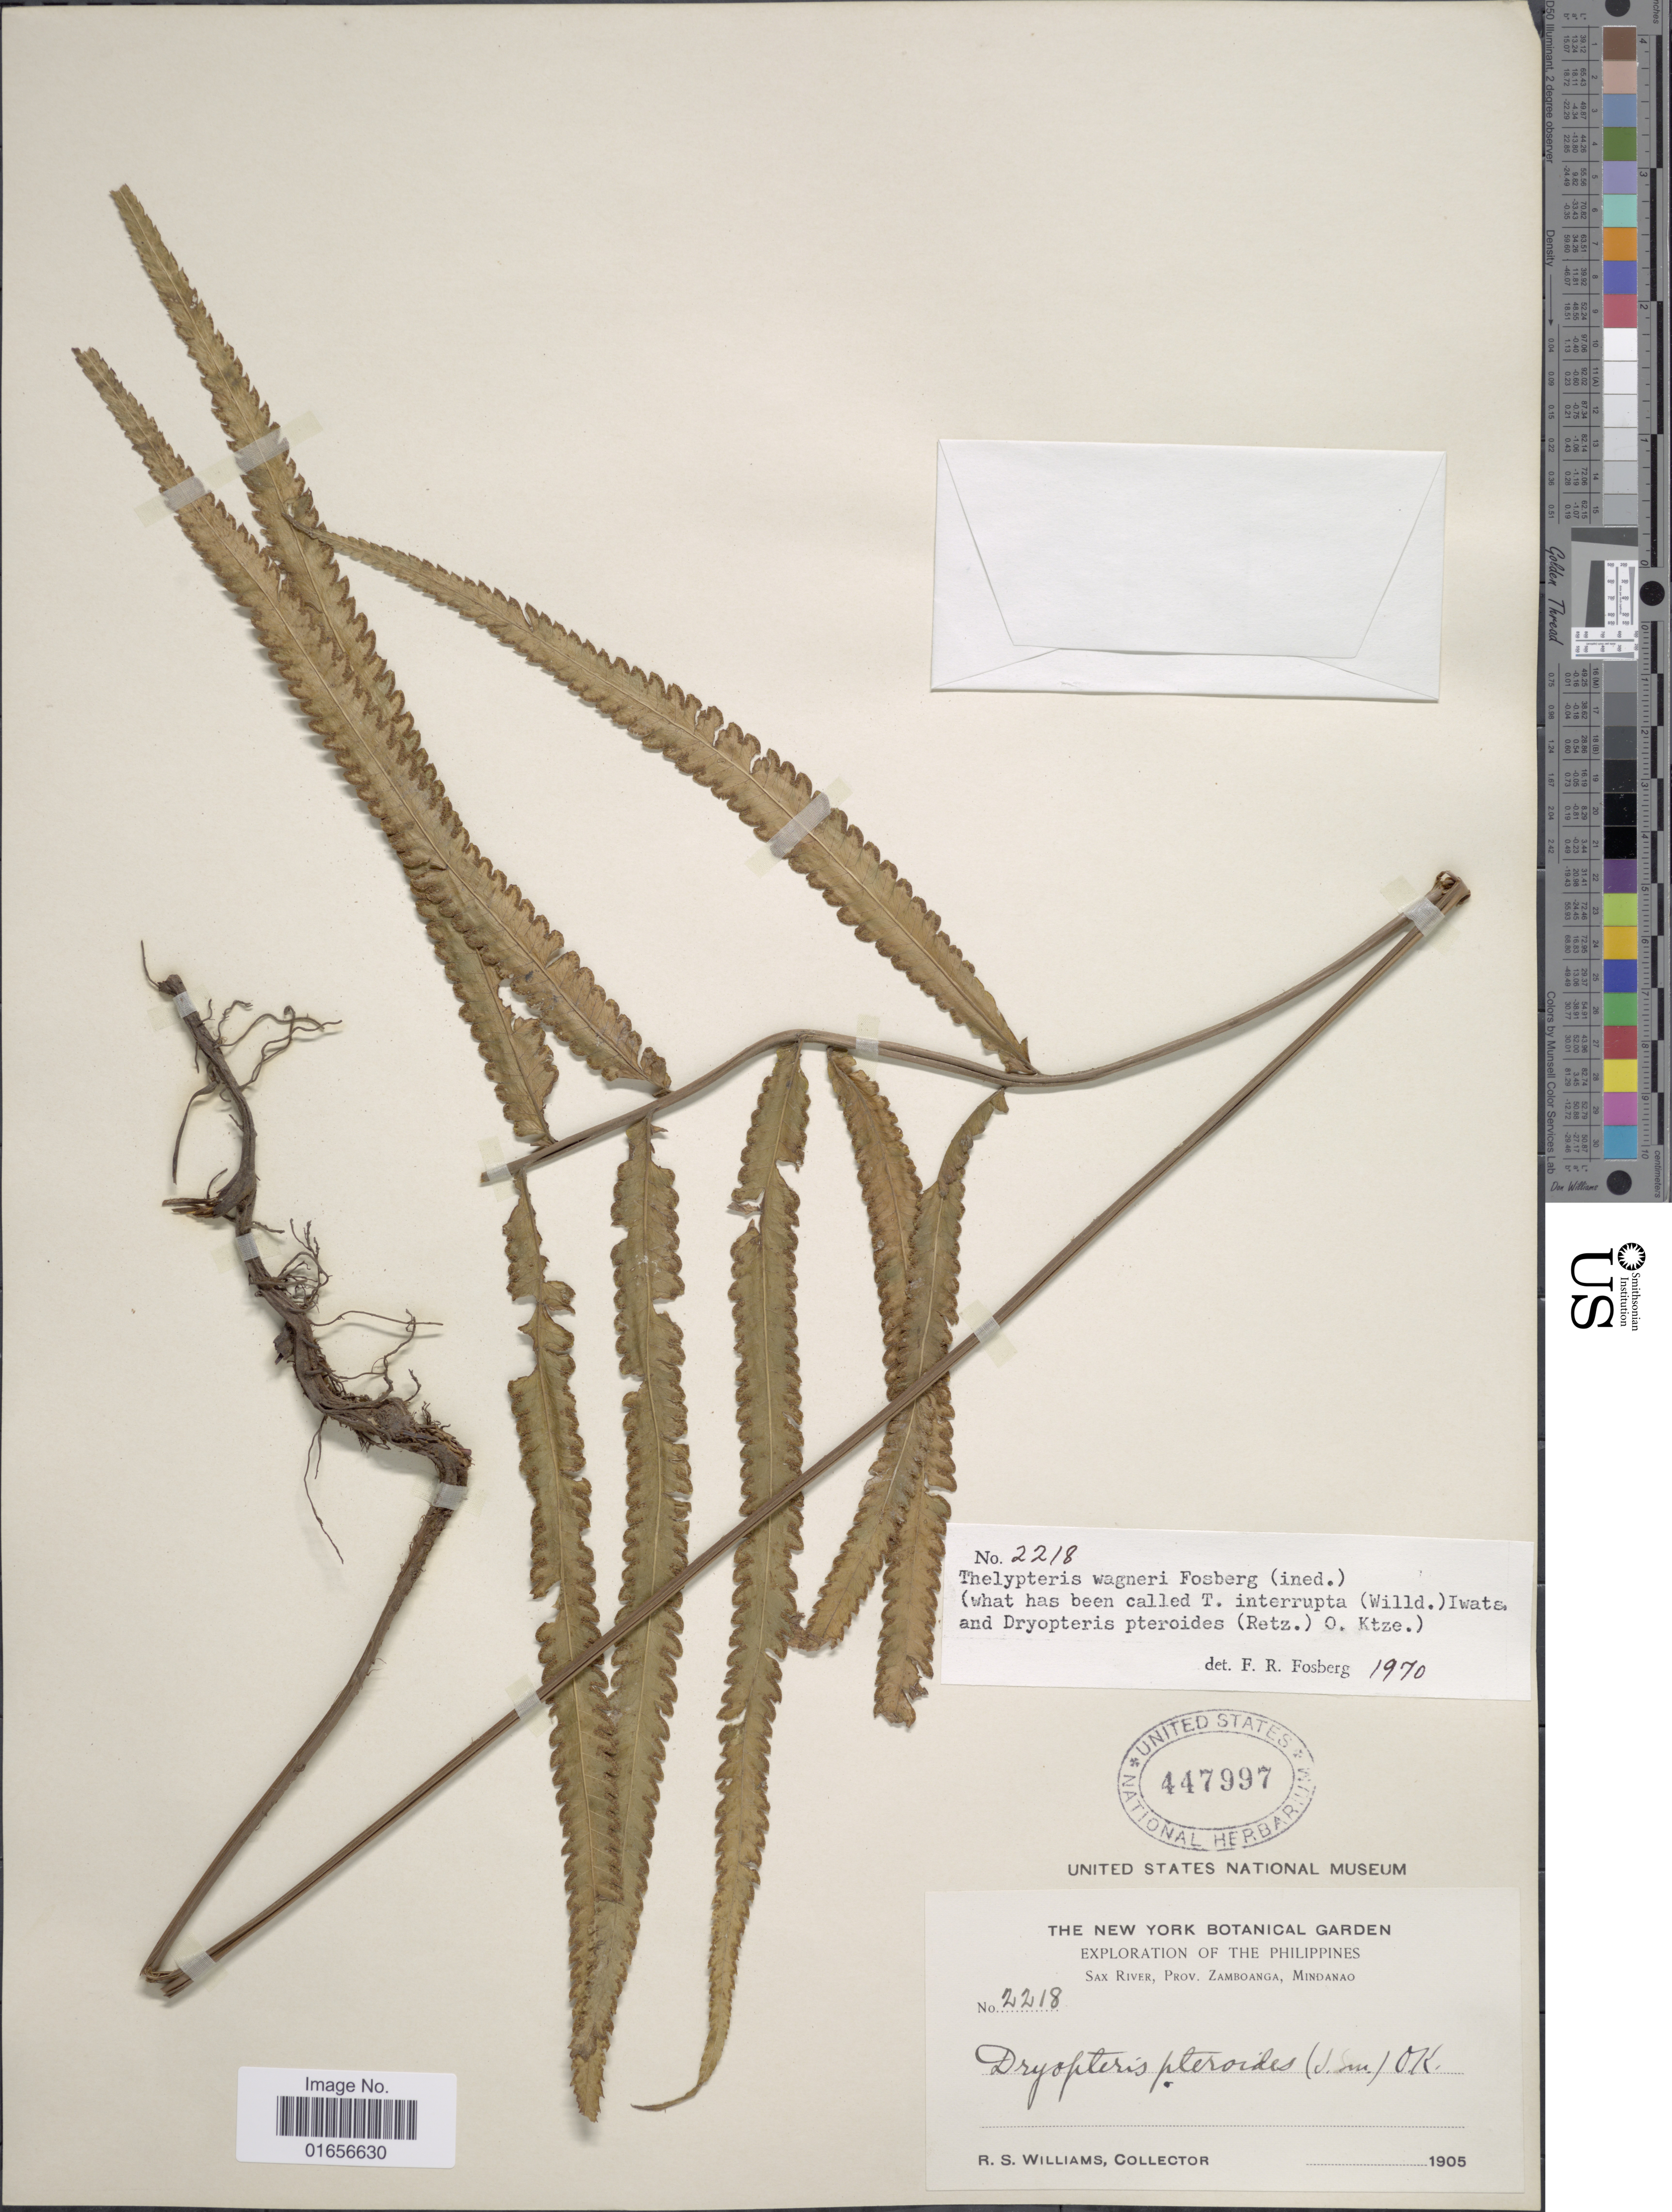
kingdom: Plantae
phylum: Tracheophyta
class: Polypodiopsida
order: Polypodiales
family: Thelypteridaceae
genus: Amphineuron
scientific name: Amphineuron terminans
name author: (J. Sm. ex Hook.) Holttum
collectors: R. S. Williams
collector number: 2218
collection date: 1905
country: Philippines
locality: The Philippines, Sax River, prov. Zamboanga, Mindanao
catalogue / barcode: US 447997